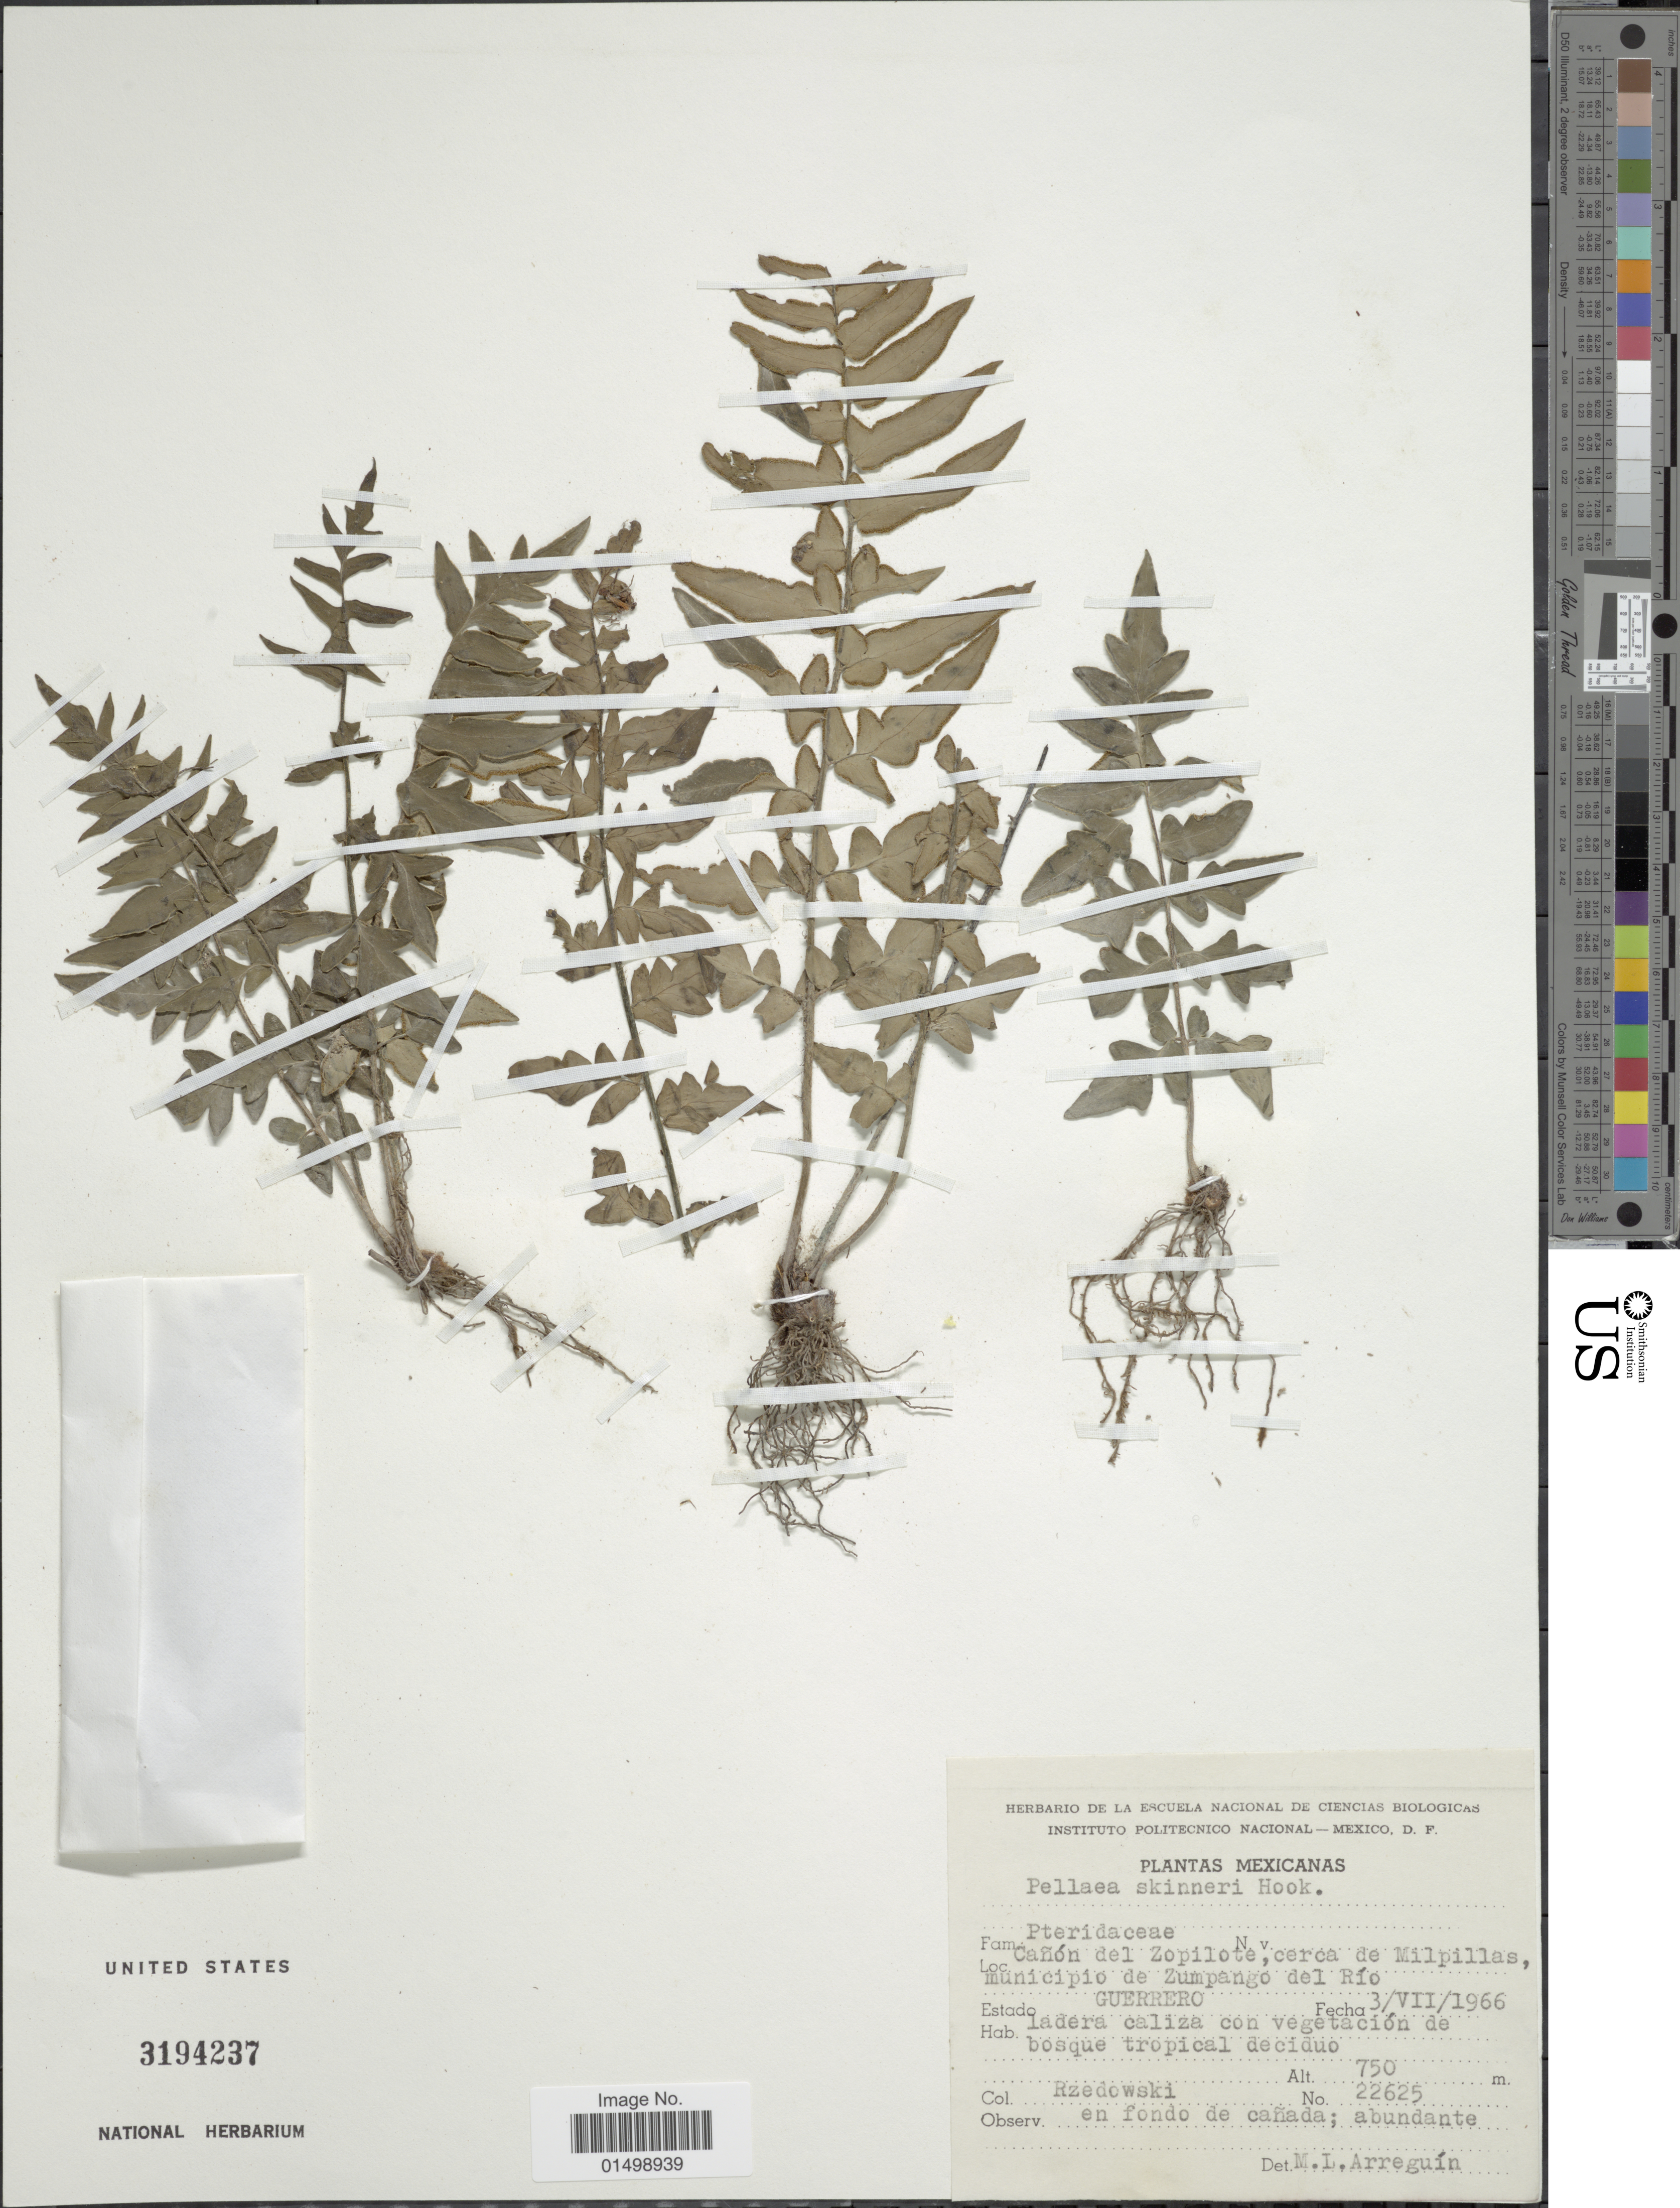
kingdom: Plantae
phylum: Tracheophyta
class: Polypodiopsida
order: Polypodiales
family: Pteridaceae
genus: Cheilanthes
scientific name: Cheilanthes lozanii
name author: (Maxon) R.M. Tryon & A.F. Tryon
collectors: Rzedowski, --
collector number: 22625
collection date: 1966-07-03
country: Mexico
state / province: Guerrero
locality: Canon del Zopilote, cerca de Milpillas, municipio de Zumpango del Rio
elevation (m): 750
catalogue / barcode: US 3194237